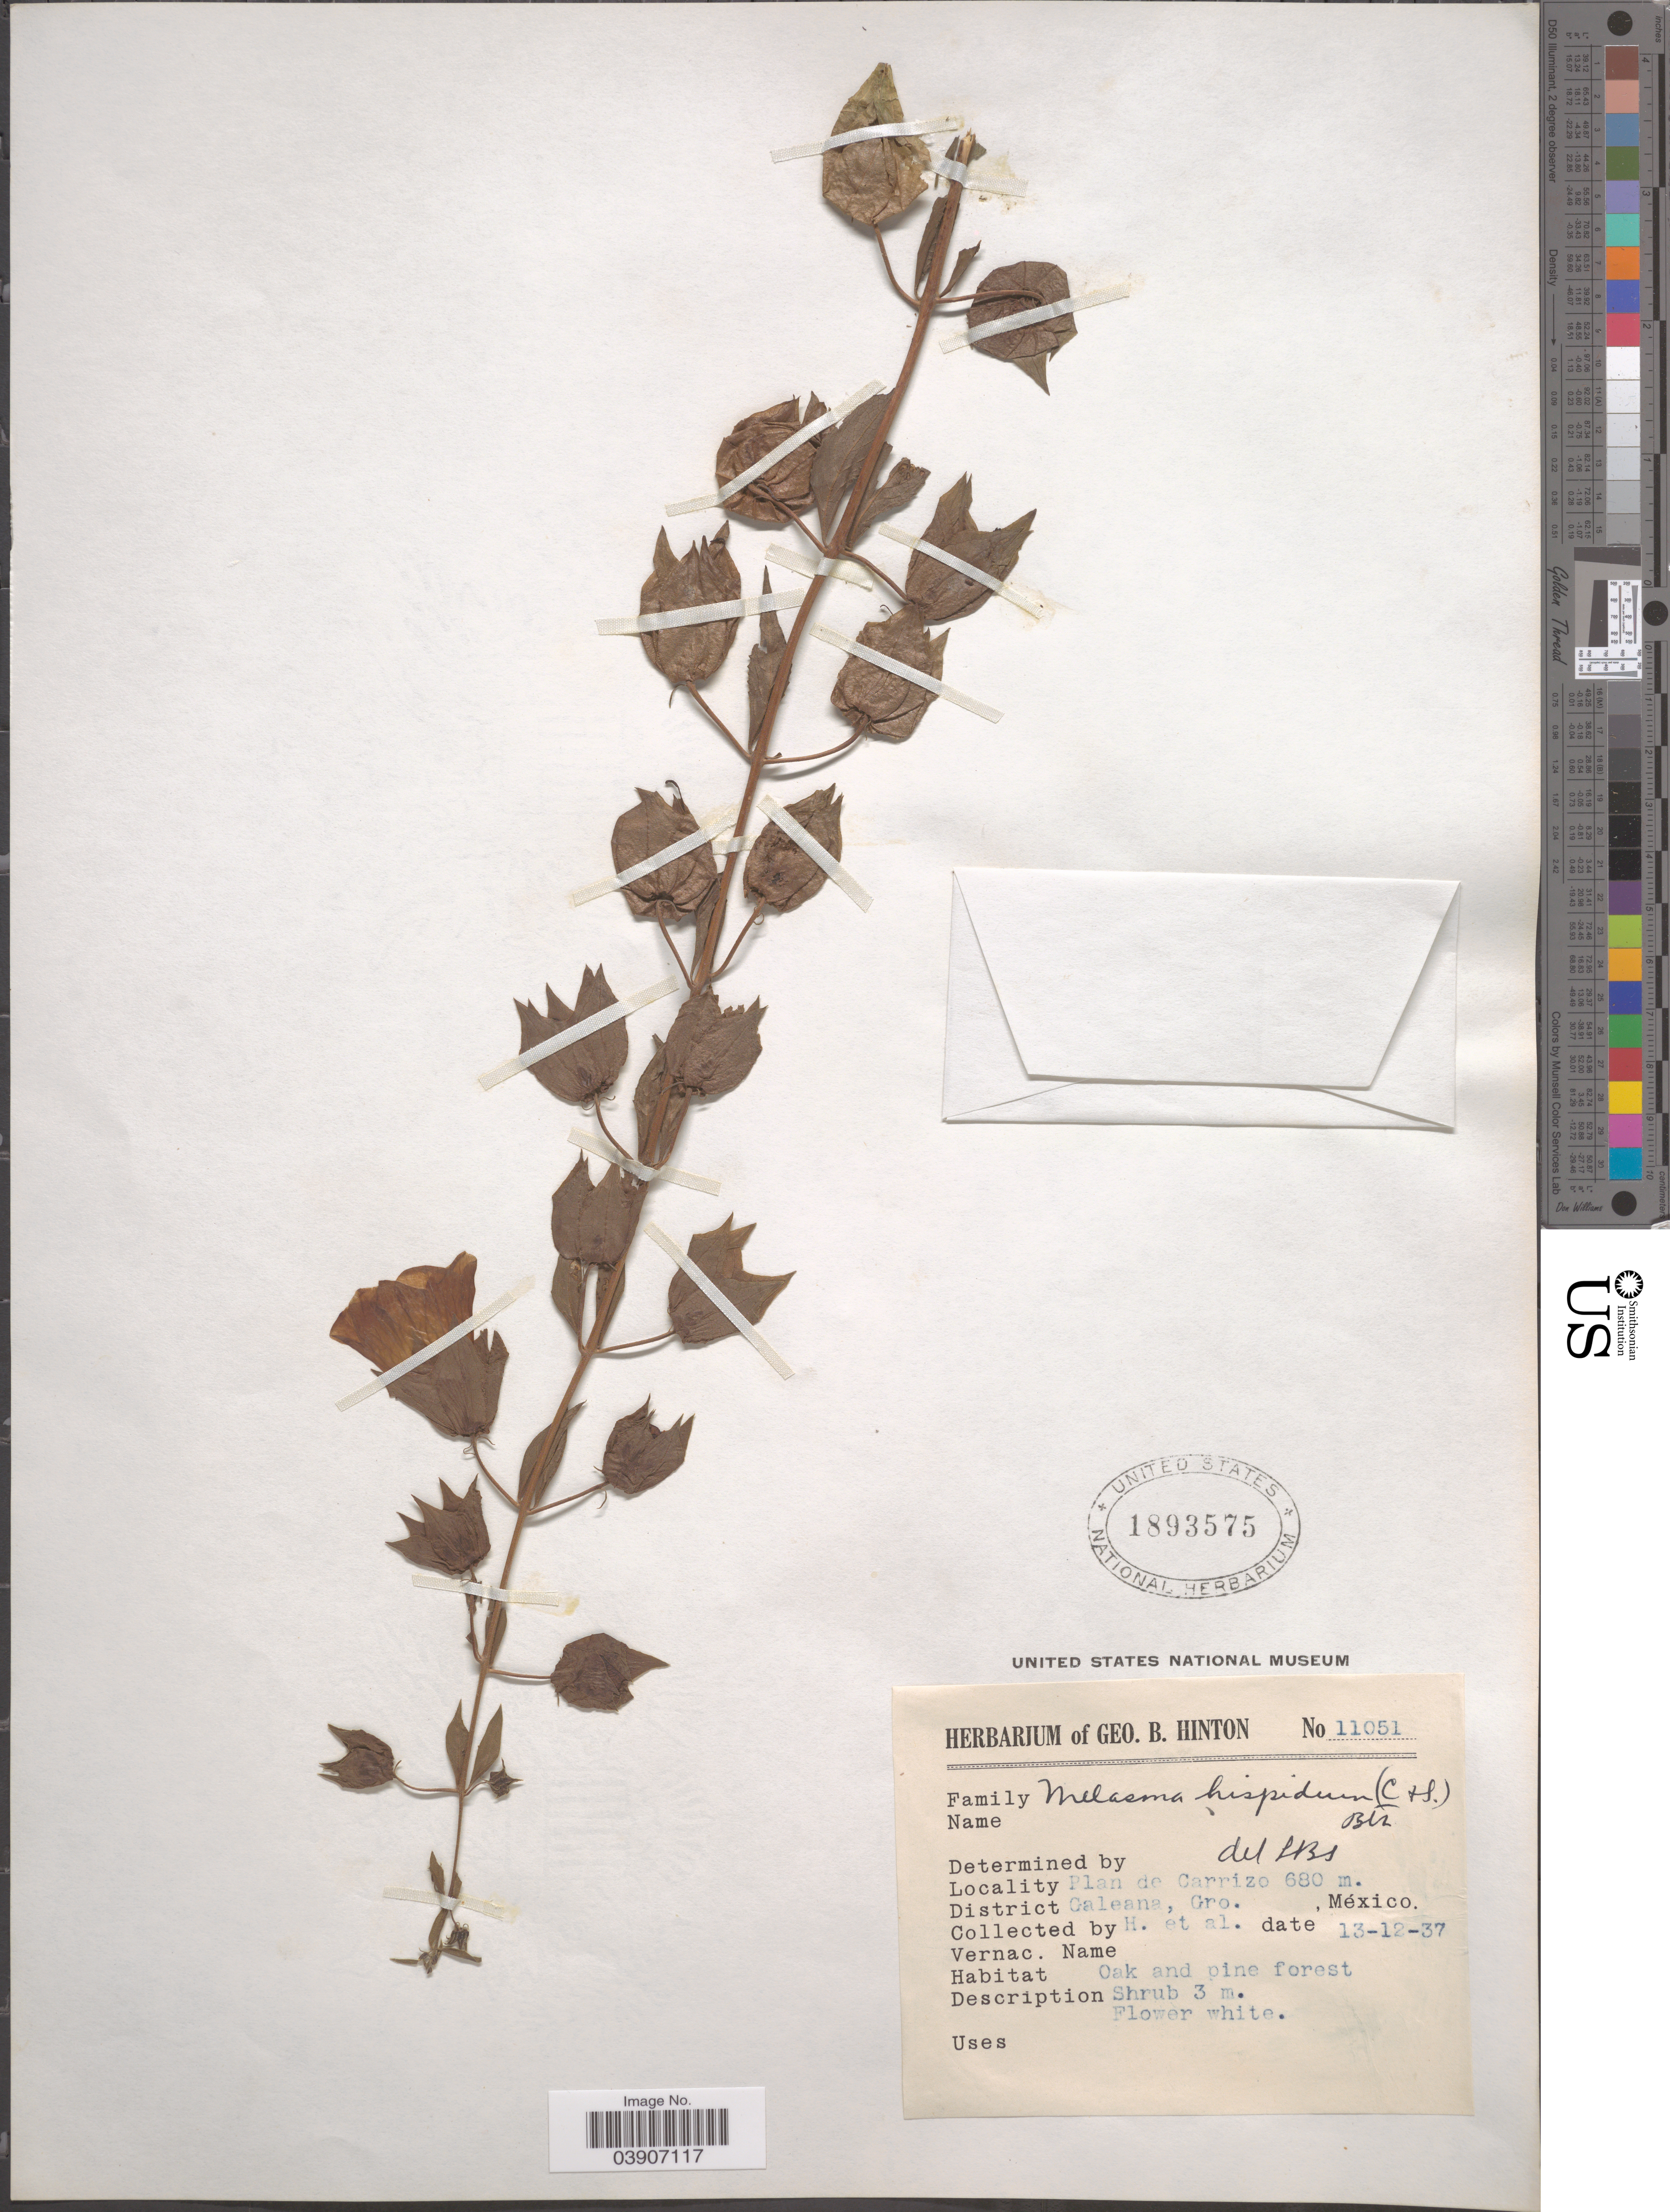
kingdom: Plantae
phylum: Tracheophyta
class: Magnoliopsida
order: Lamiales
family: Orobanchaceae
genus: Melasma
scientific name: Melasma hispidum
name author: (Schltdl. & Cham.) Benth.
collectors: G. B. Hinton & et al.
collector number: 11051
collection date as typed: Transcribed d/m/y: 13/12/37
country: Mexico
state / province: Guerrero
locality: Plan de Carrizo. District Galeana.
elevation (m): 680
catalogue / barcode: US 1893575